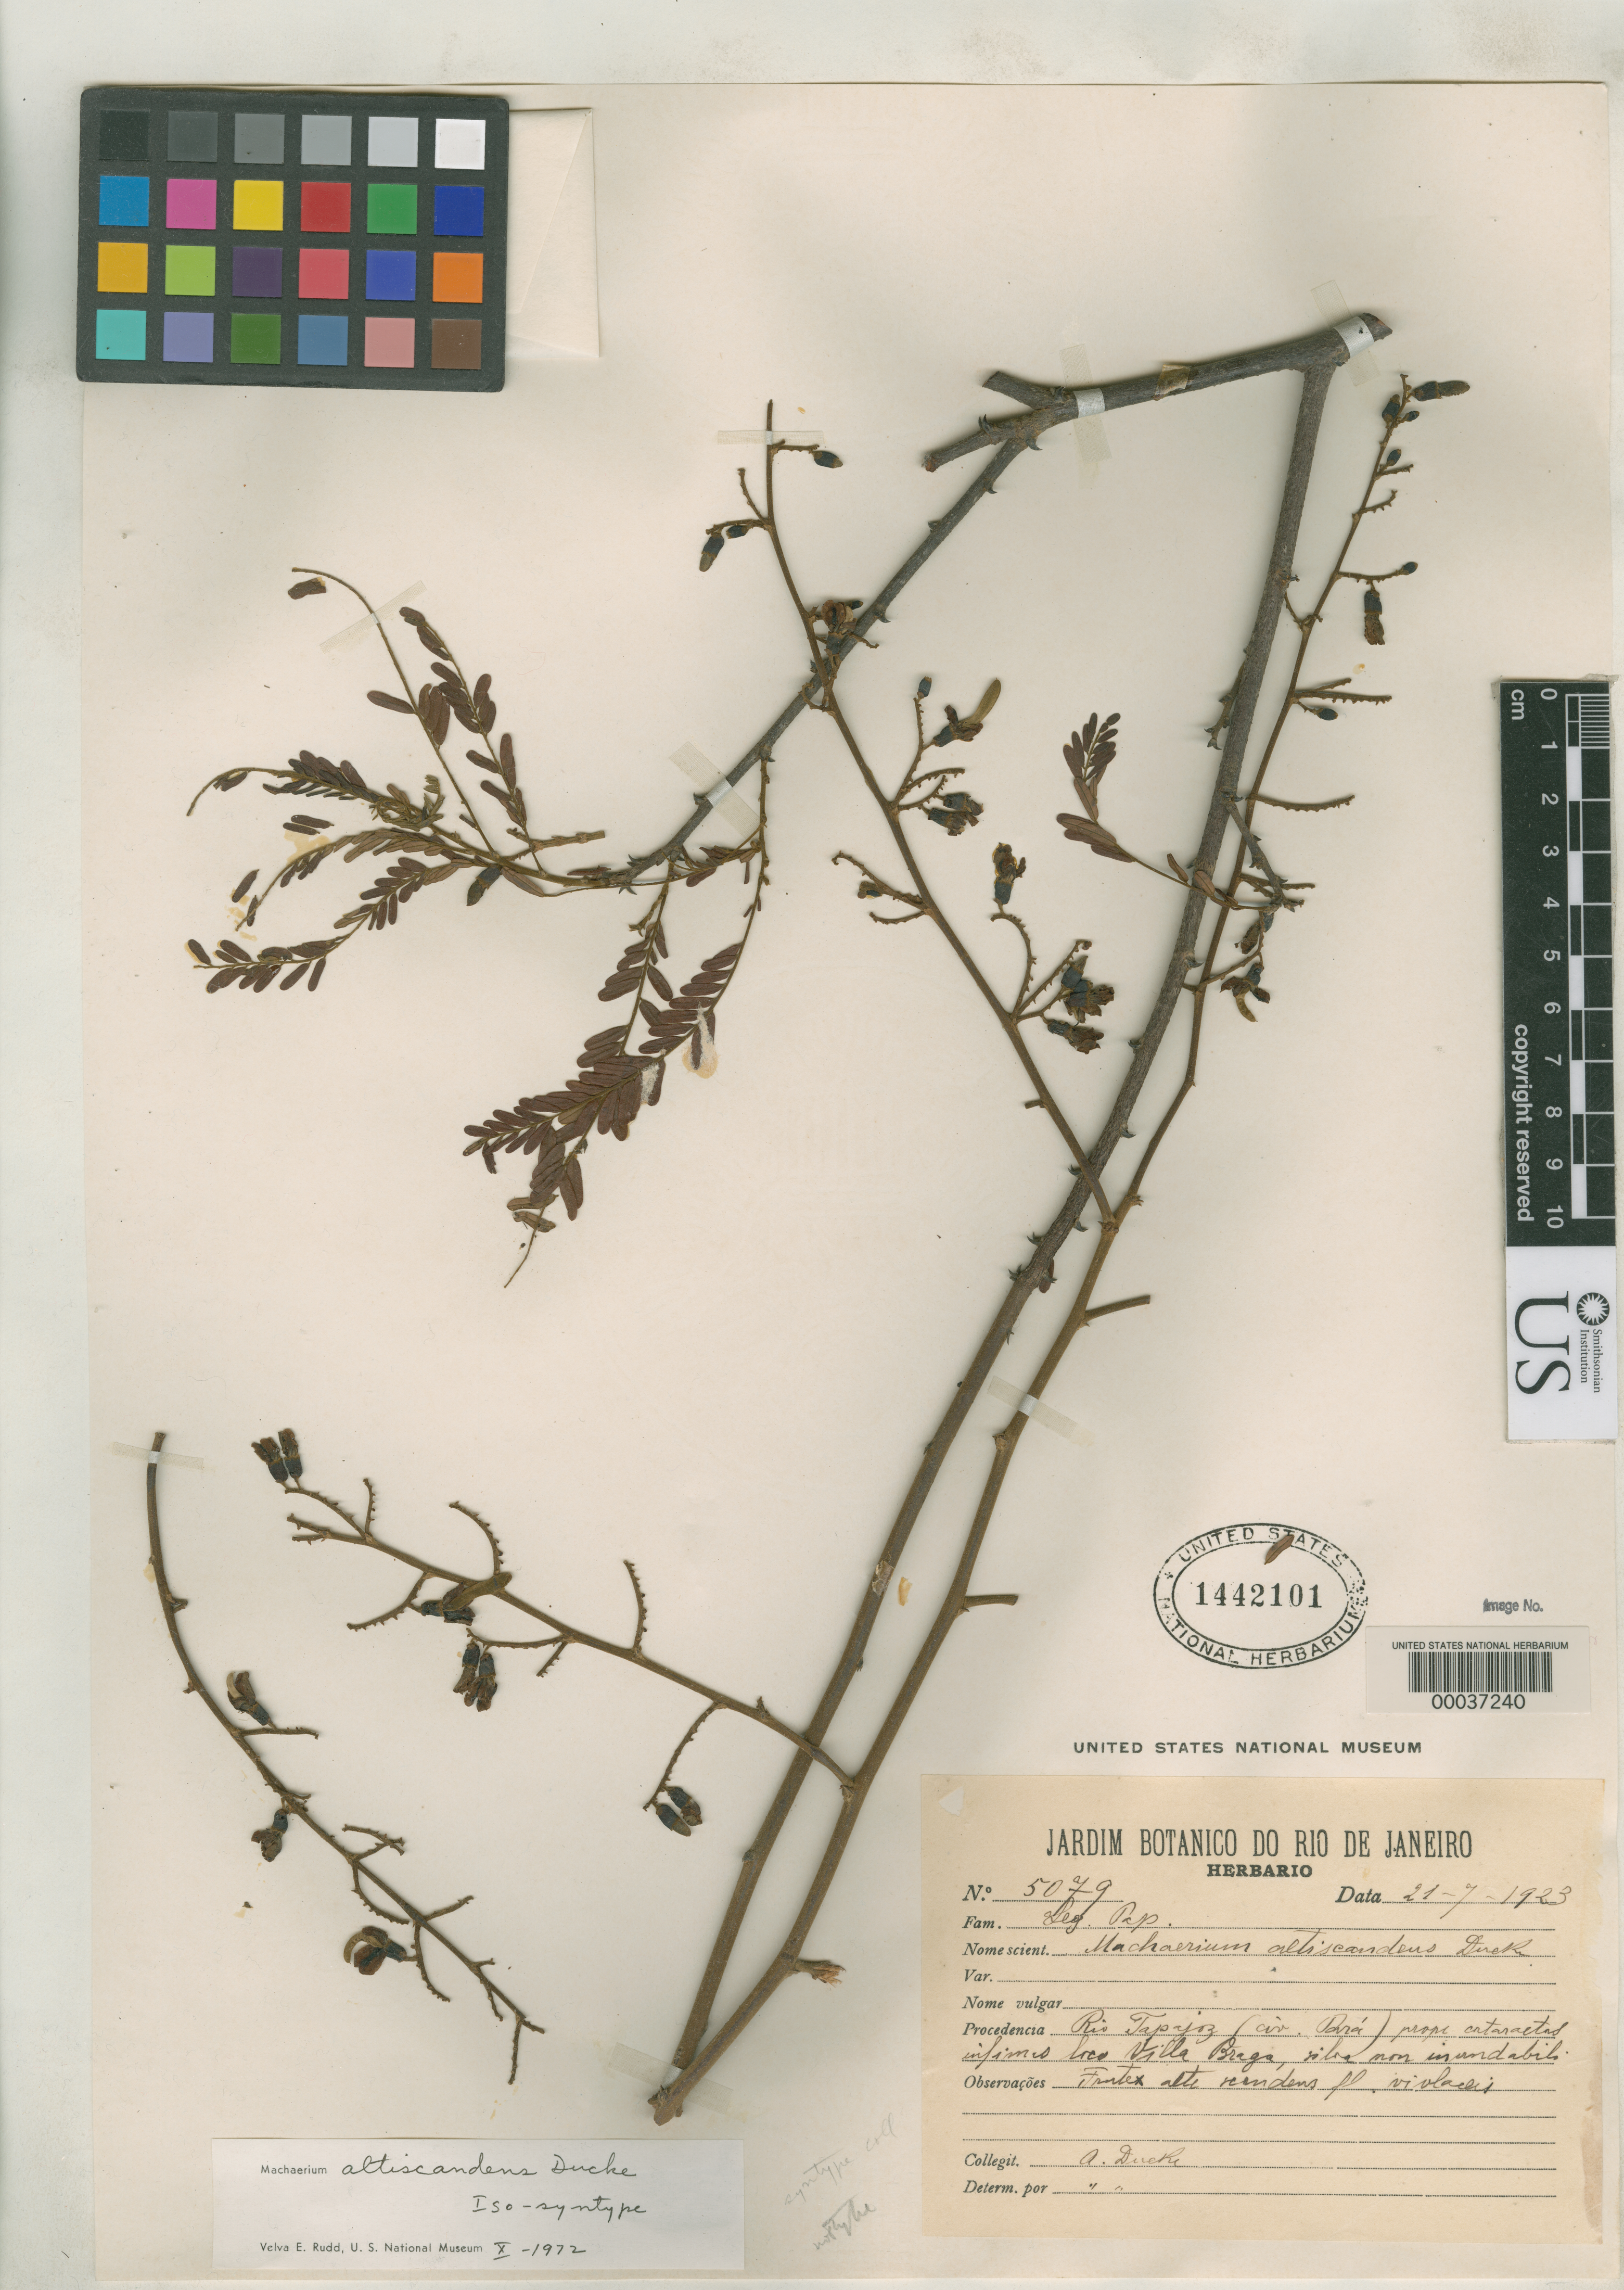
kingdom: Plantae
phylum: Tracheophyta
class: Magnoliopsida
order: Fabales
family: Fabaceae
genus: Machaerium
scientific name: Machaerium altiscandens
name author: Ducke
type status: Isosyntype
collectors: A. Ducke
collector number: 5079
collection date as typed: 21 Jul 1923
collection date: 1923-07-21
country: Brazil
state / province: Pará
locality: Rio Tapajoz.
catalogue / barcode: US 1442101